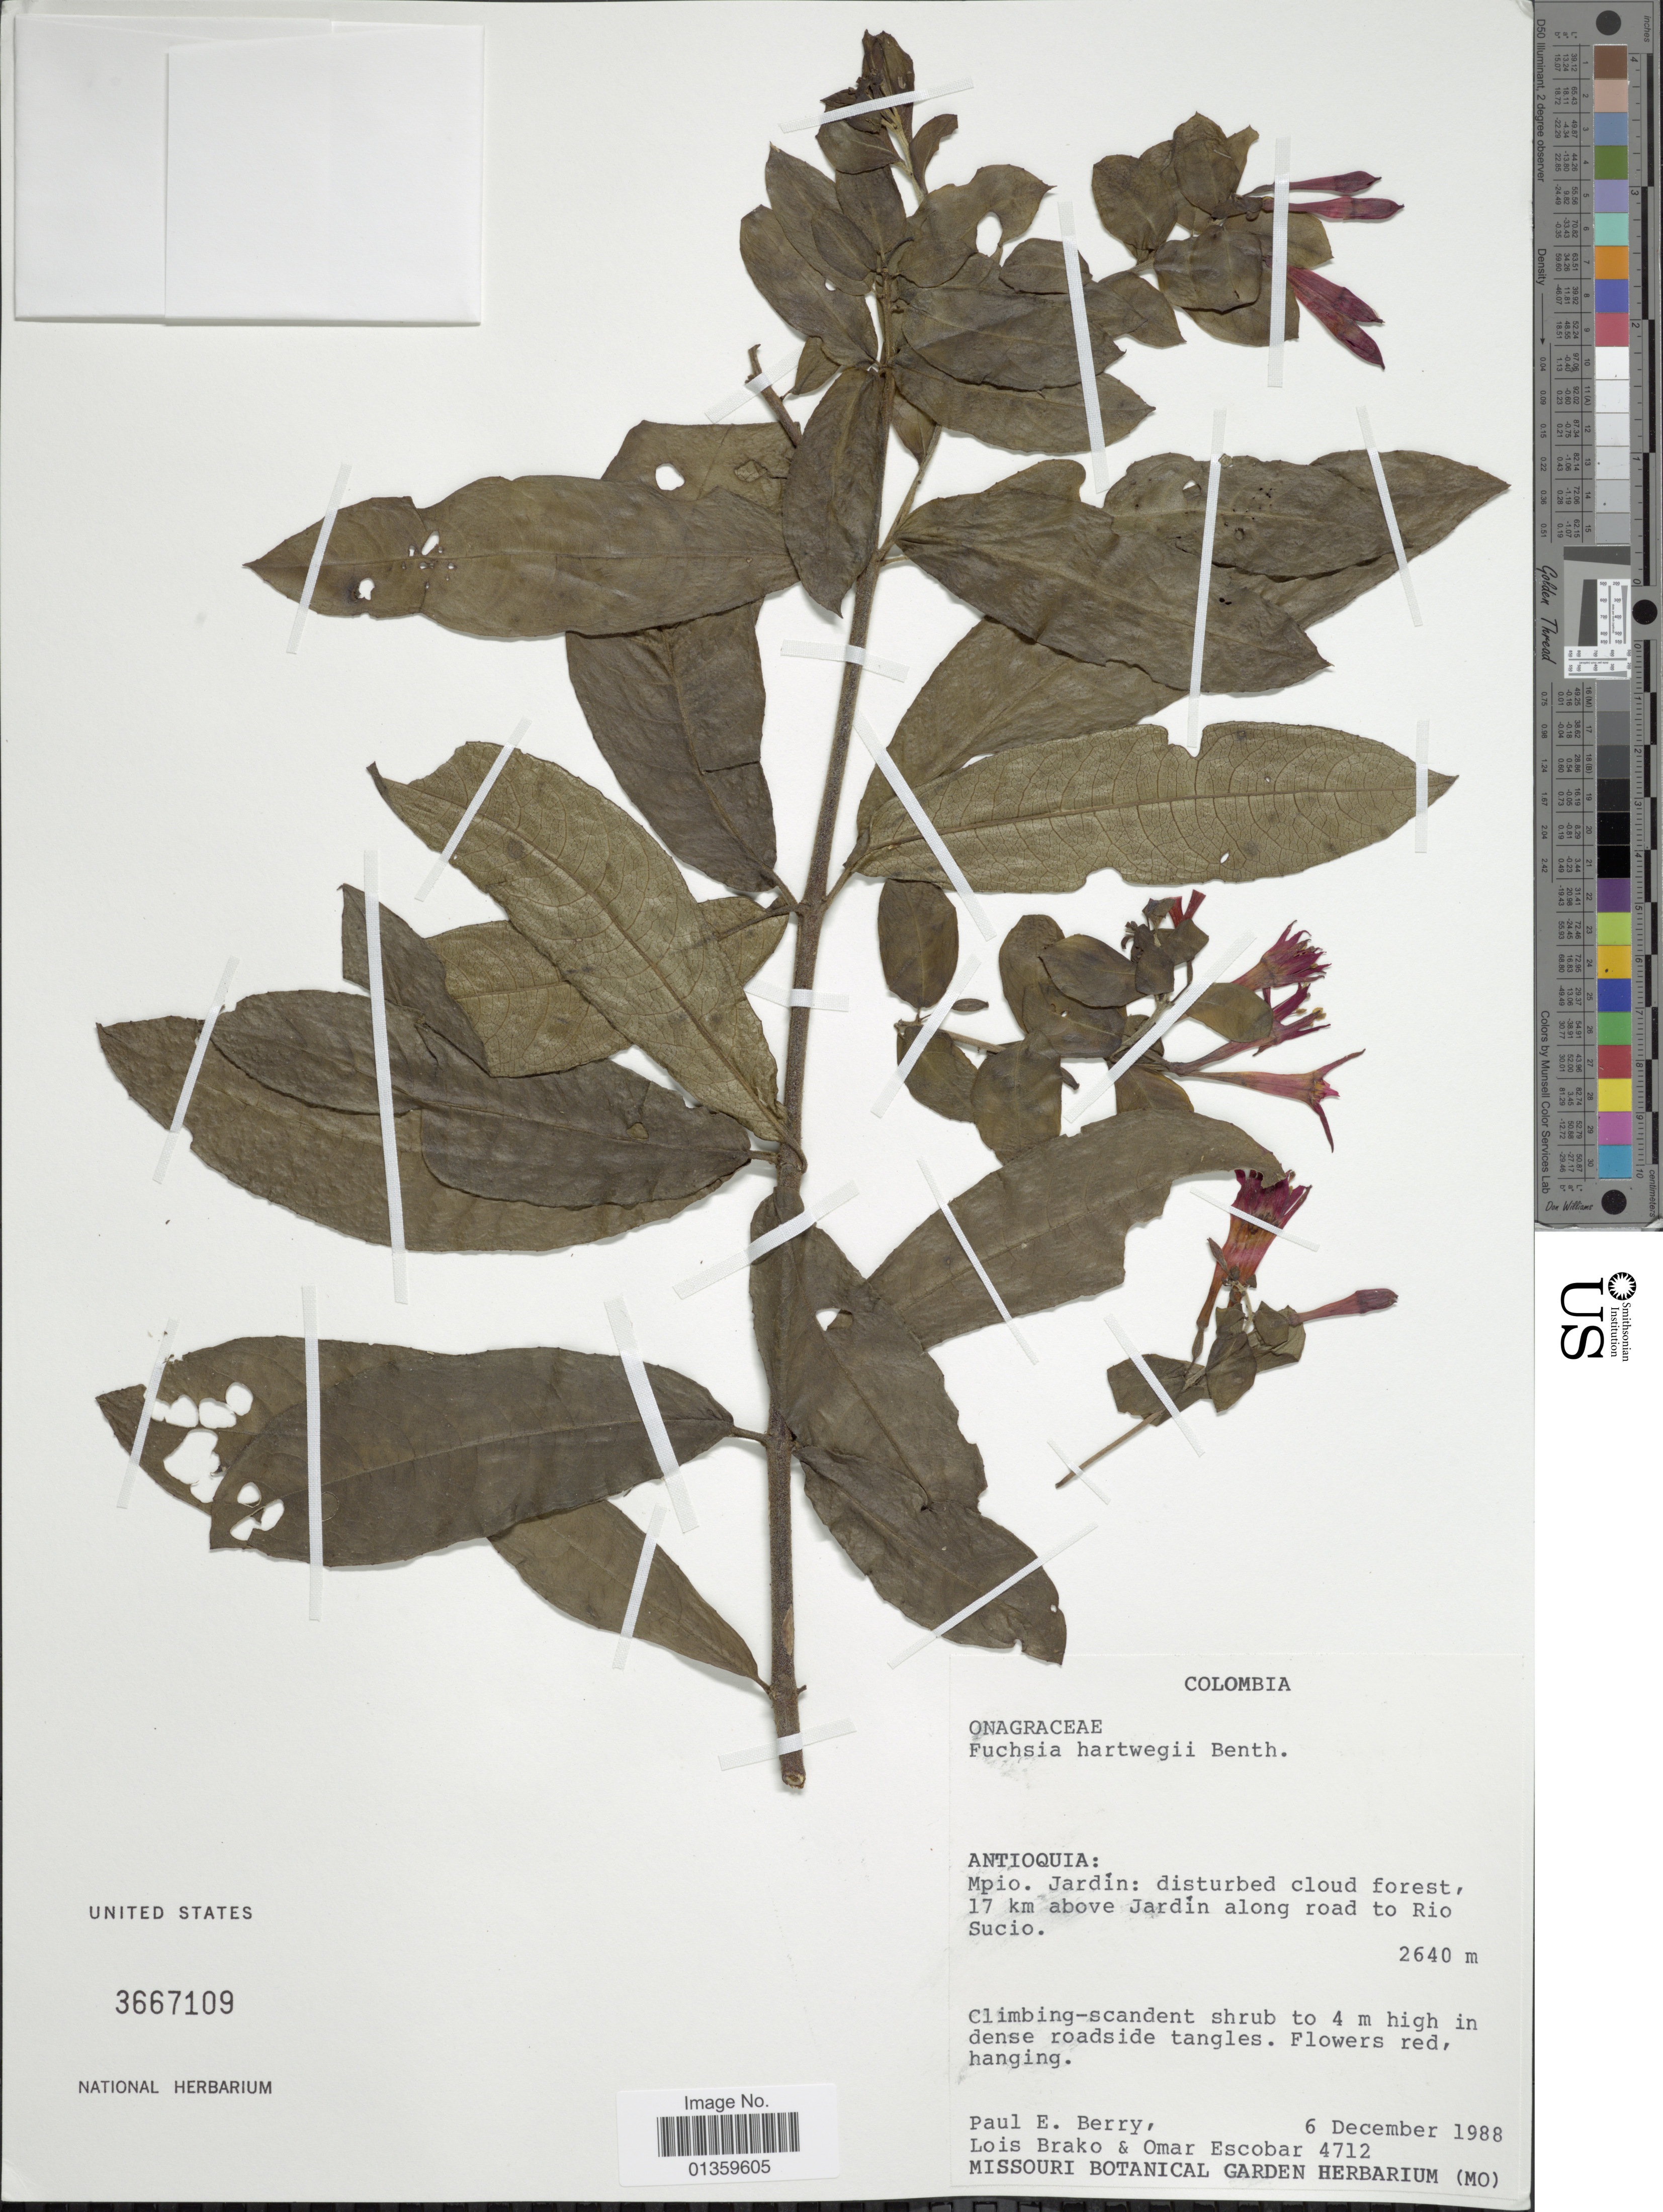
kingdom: Plantae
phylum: Tracheophyta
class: Magnoliopsida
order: Myrtales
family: Onagraceae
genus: Fuchsia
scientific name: Fuchsia hartwegii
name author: Benth.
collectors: P. E. Berry, L. Brako & O. D. Escobar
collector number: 4712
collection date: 1988-12-06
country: Colombia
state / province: Antioquia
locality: Mpio. Jardín: disturbed cloud forest 17 km above Jardín along road to Rio Sucio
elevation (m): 2640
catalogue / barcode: US 3667109